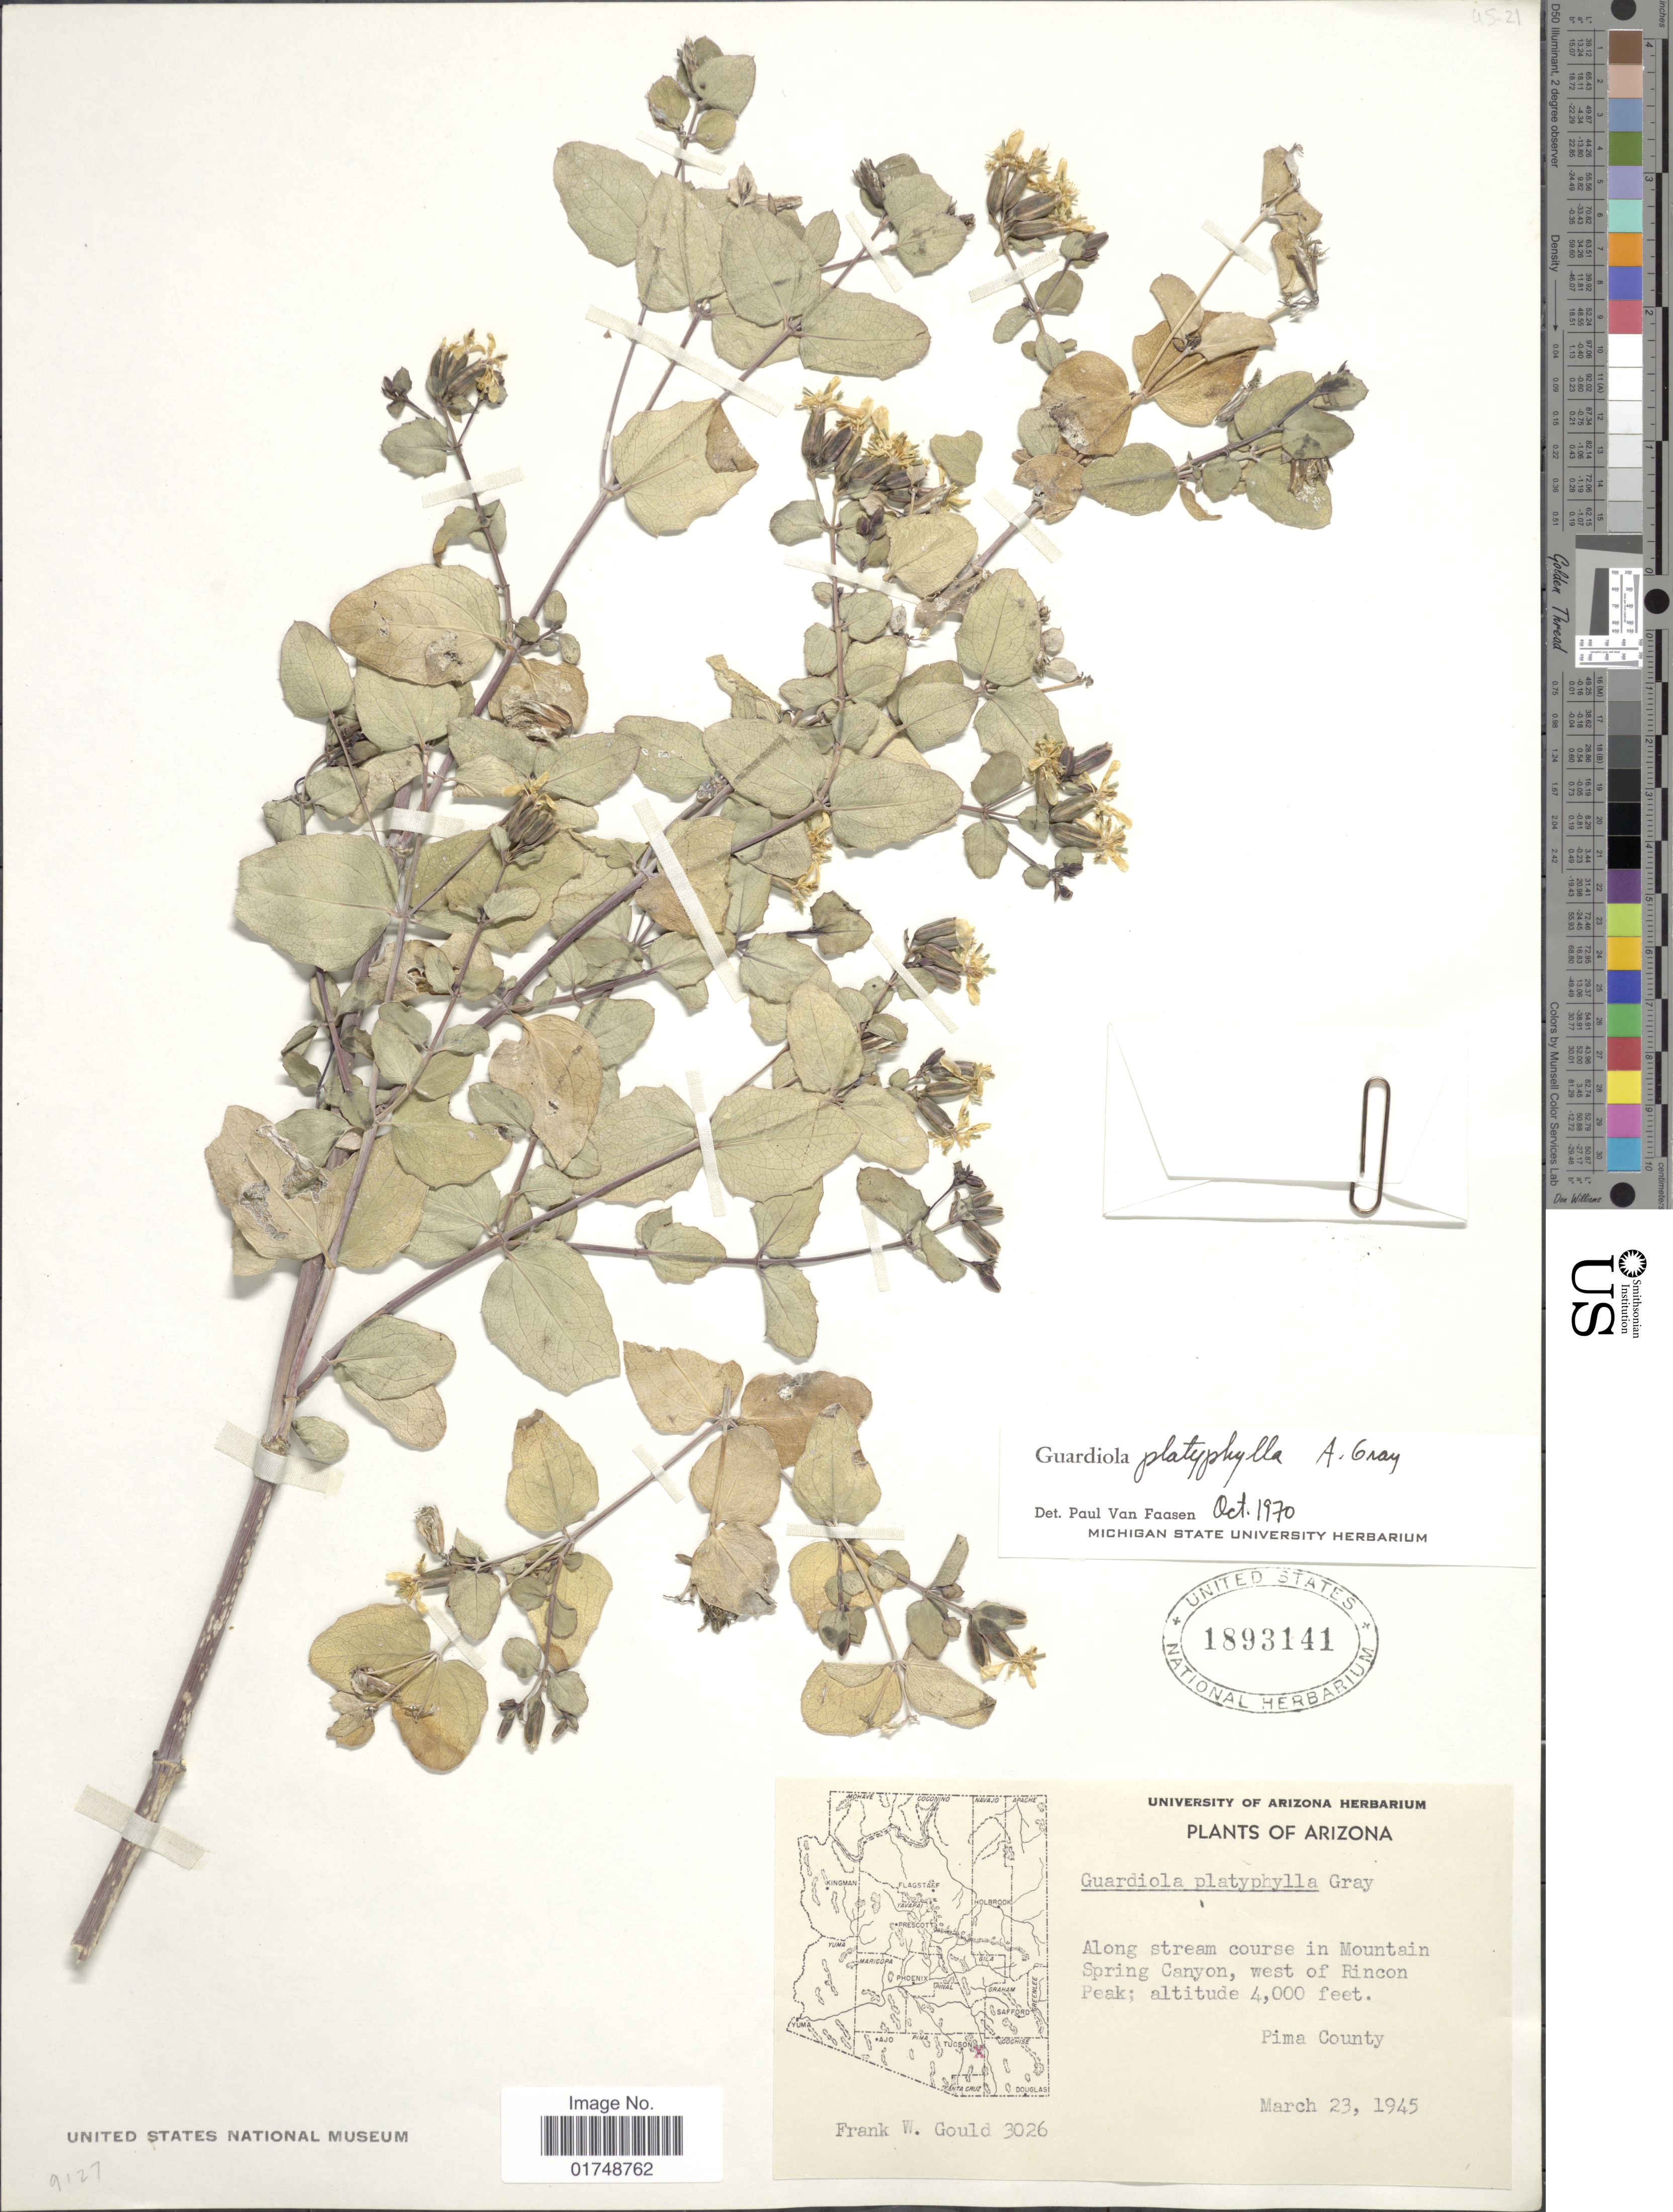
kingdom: Plantae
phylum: Tracheophyta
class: Magnoliopsida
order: Asterales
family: Asteraceae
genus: Guardiola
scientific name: Guardiola platyphylla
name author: A. Gray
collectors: F. W. Gould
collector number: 3026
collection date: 1945-03-23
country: United States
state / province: Arizona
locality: Along stream course in Mountain Spring Canyon, west of Rincon Peak. Pima County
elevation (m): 1219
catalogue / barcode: US 1893141